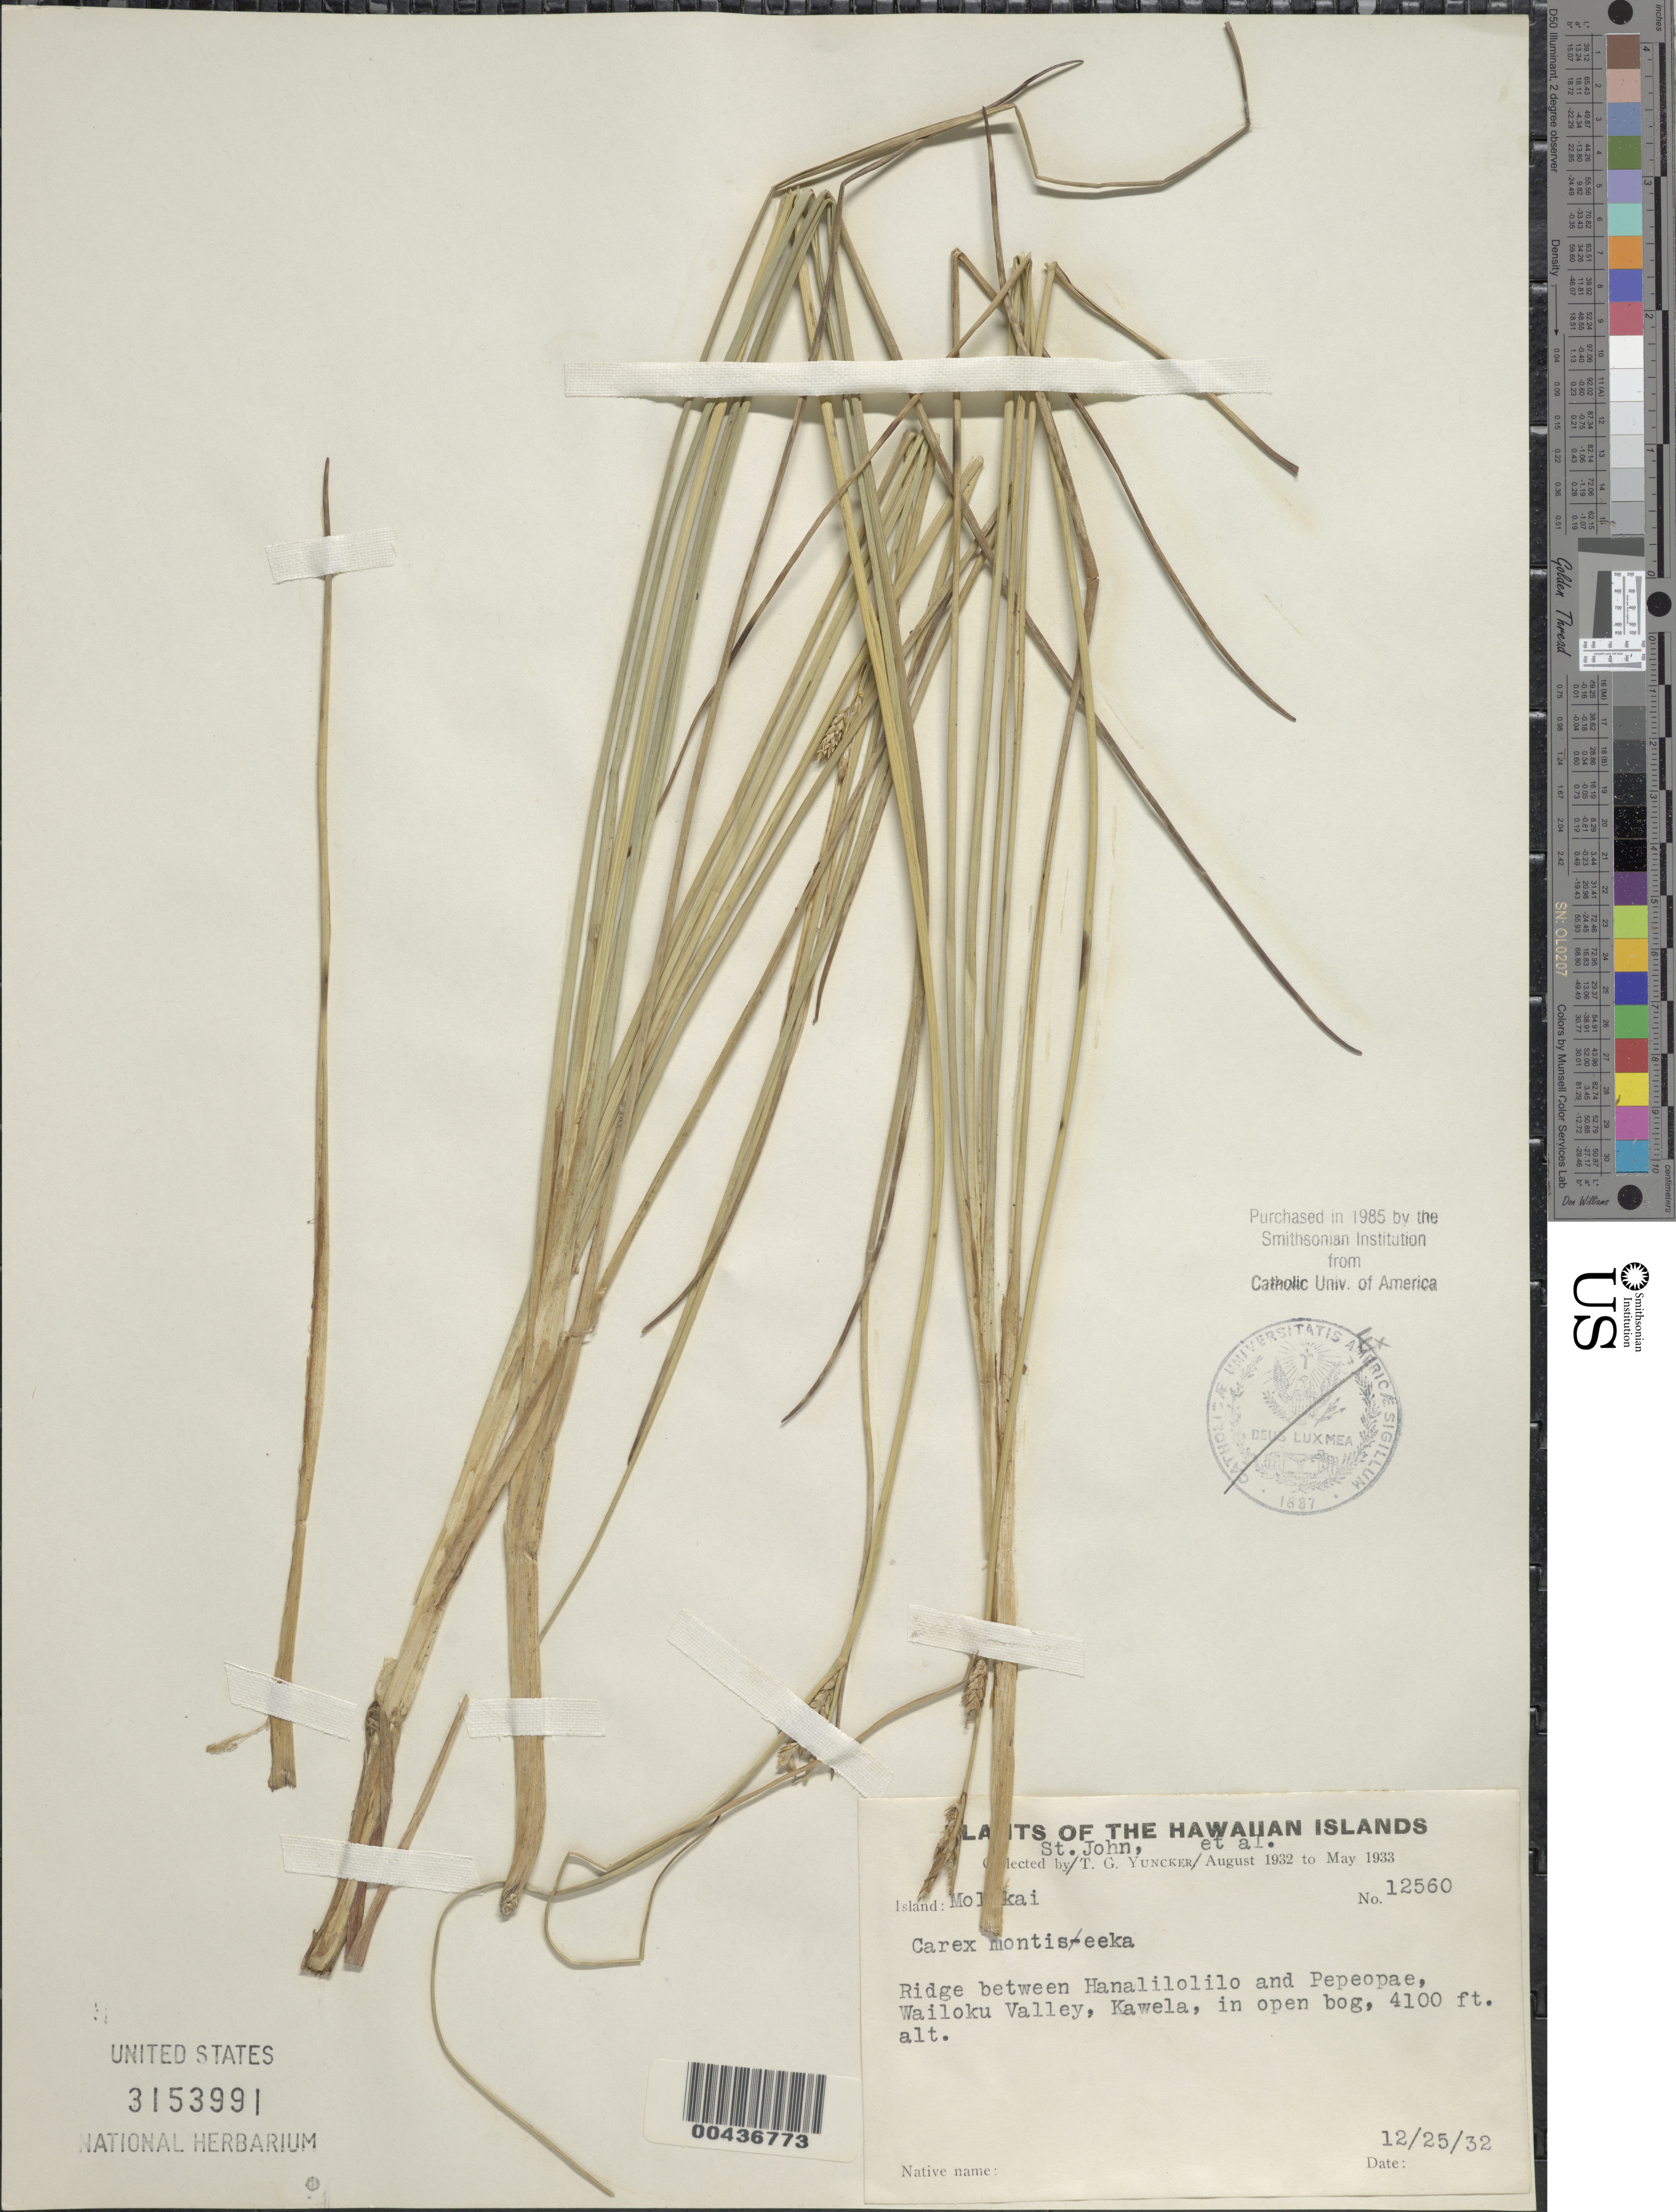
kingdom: Plantae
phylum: Tracheophyta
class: Liliopsida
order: Poales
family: Cyperaceae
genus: Carex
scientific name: Carex montis-eeka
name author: Hillebr.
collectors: H. St. John & T. G. Yuncker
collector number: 12560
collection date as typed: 25 Dec 1932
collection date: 1932-12-25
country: United States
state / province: Hawaii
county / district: Maui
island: Moloka'i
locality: Ridge between Hanalilolilo and Pepeopae, Wailoku Valley, Kawela, Molokai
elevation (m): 1250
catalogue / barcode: US 3153991